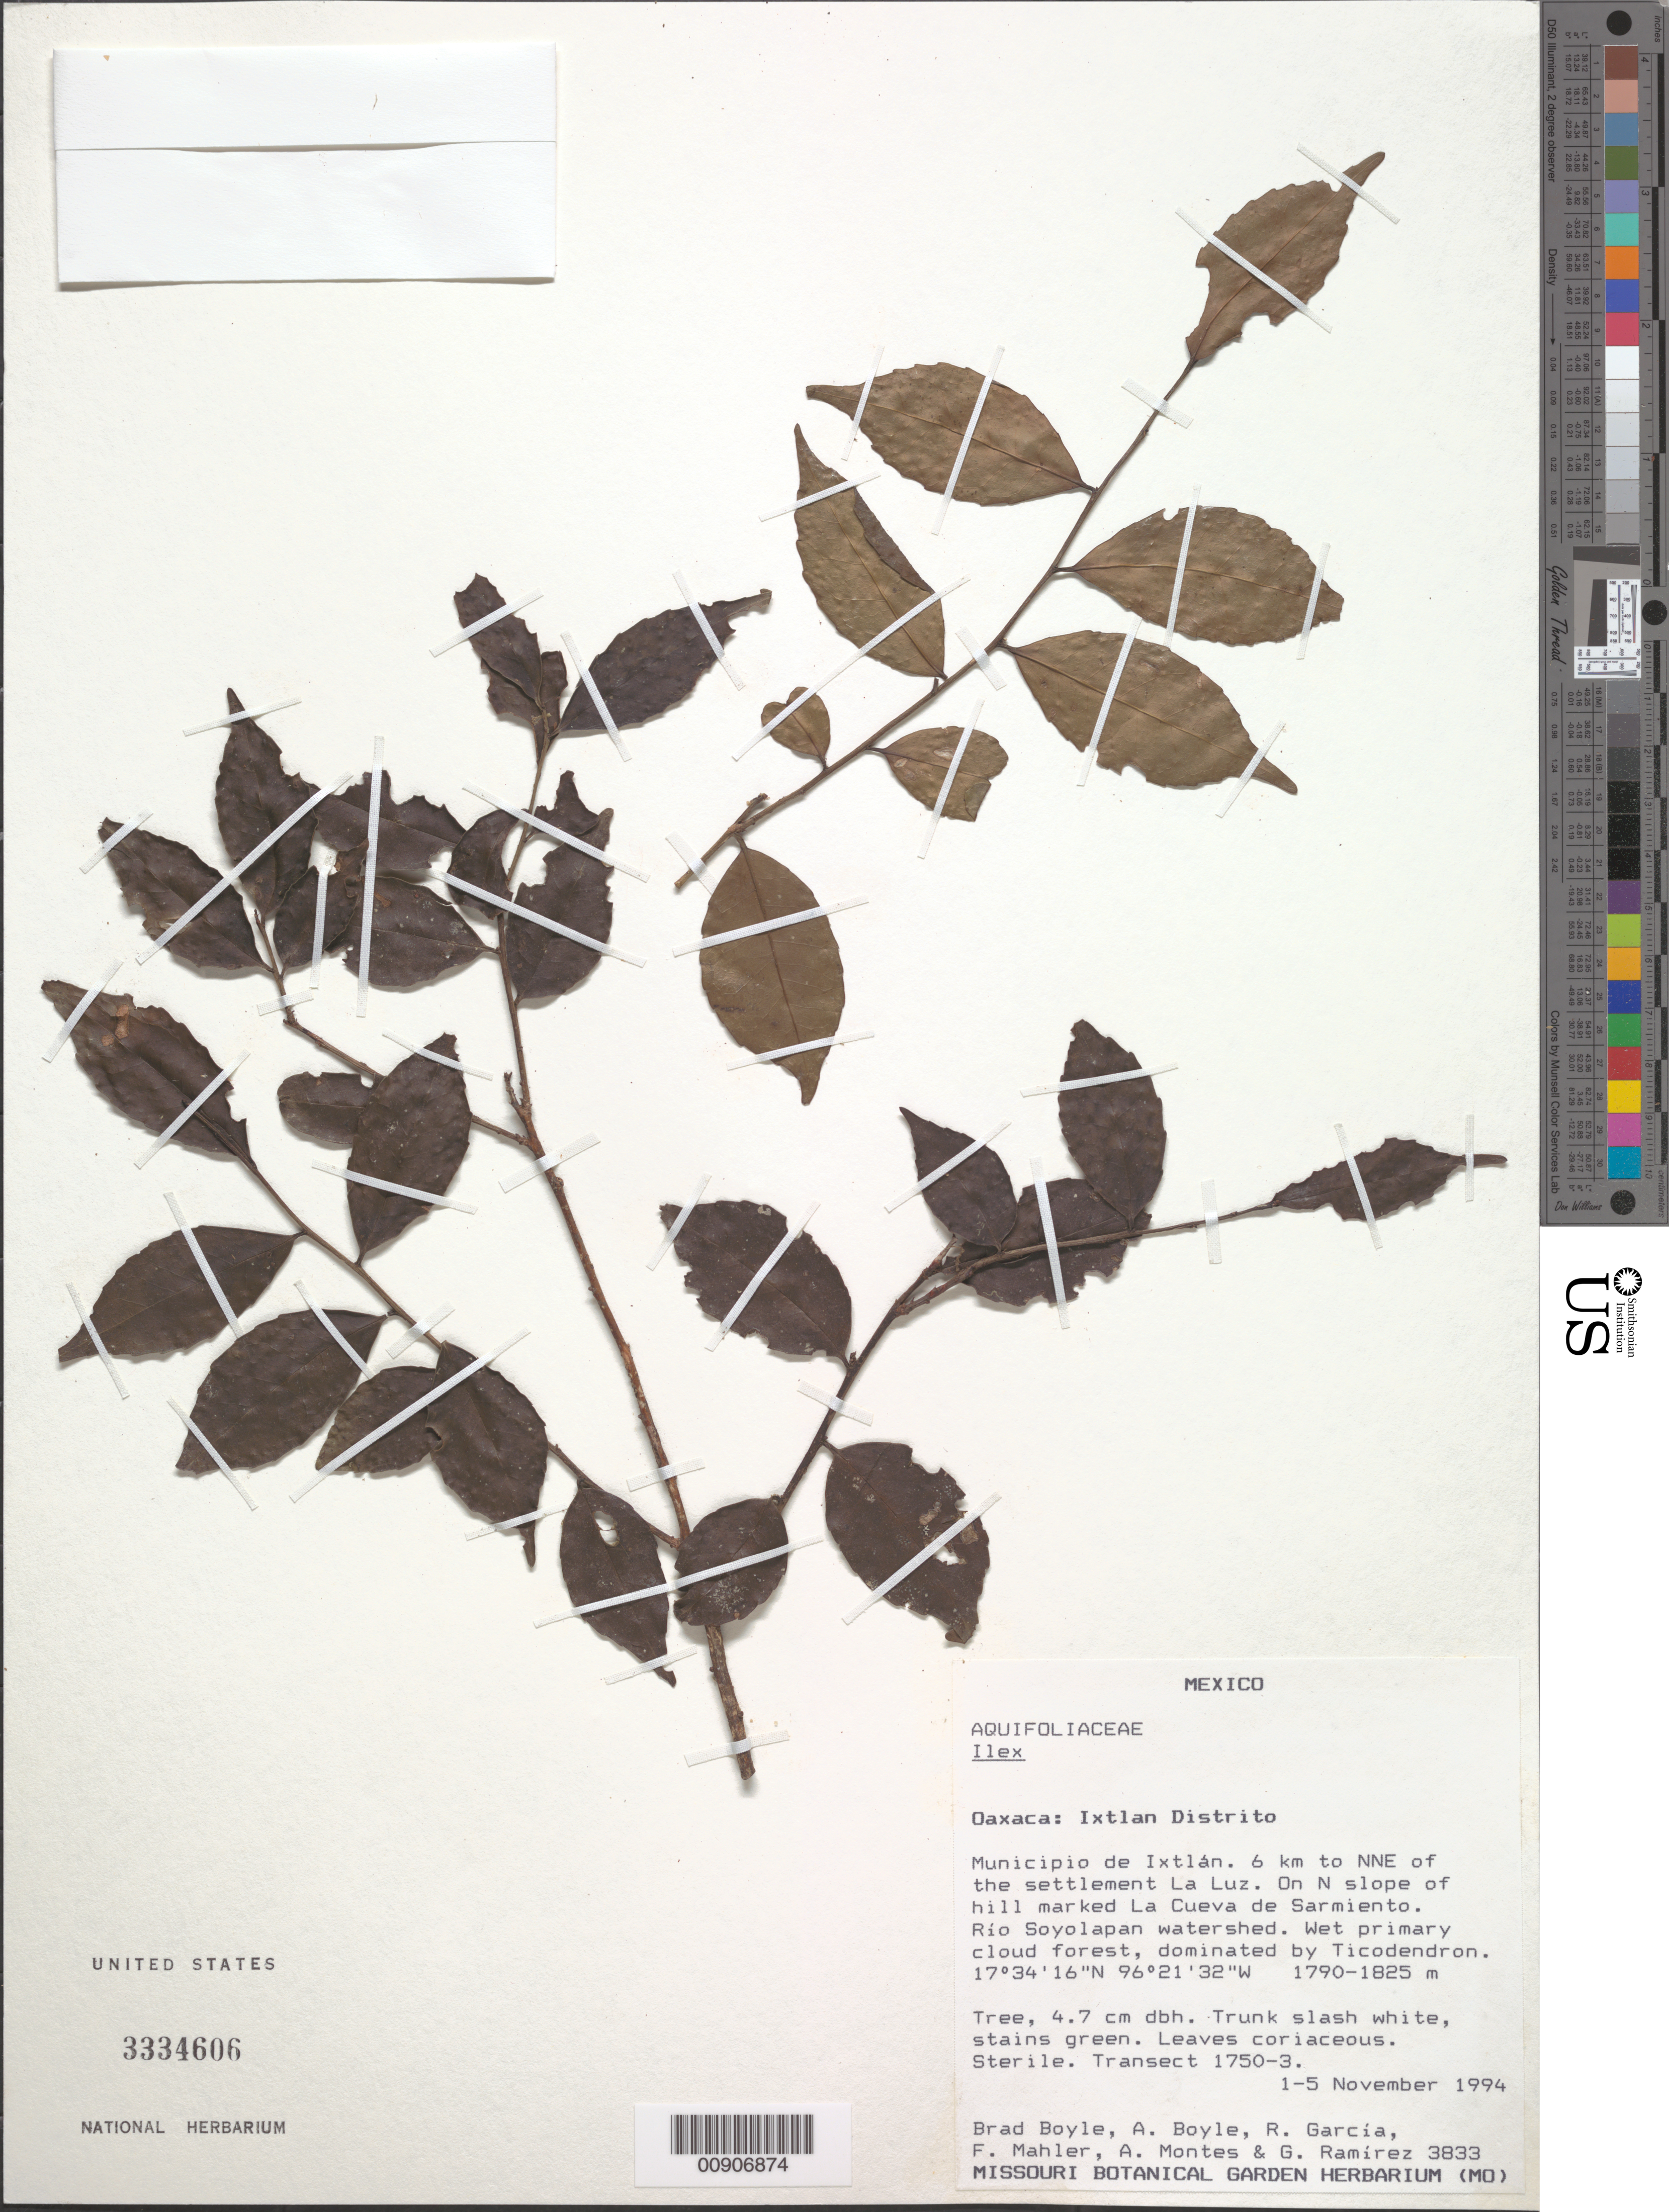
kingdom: Plantae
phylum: Tracheophyta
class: Magnoliopsida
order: Aquifoliales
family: Aquifoliaceae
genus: Ilex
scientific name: Ilex sp.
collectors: J. D. Boeke, A. Boyle, R. Garcia, Mahler, F., Montes, A. & Ramírez, G.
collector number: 3833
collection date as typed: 01 Nov 1994 to 05 Nov 1994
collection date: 1994-11-01/1994-11-05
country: Mexico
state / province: Oaxaca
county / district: Ixtlán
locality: Oaxaca: Mpio. de Ixtlán. 6 km to NNE of the settlement La Luz. On N slope of hill marked La Cueva de Sarmiento. Río Soyolapan watershed.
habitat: Wet primary cloud forest, dominated by Ticodendron.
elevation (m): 1825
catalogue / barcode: US 3334606